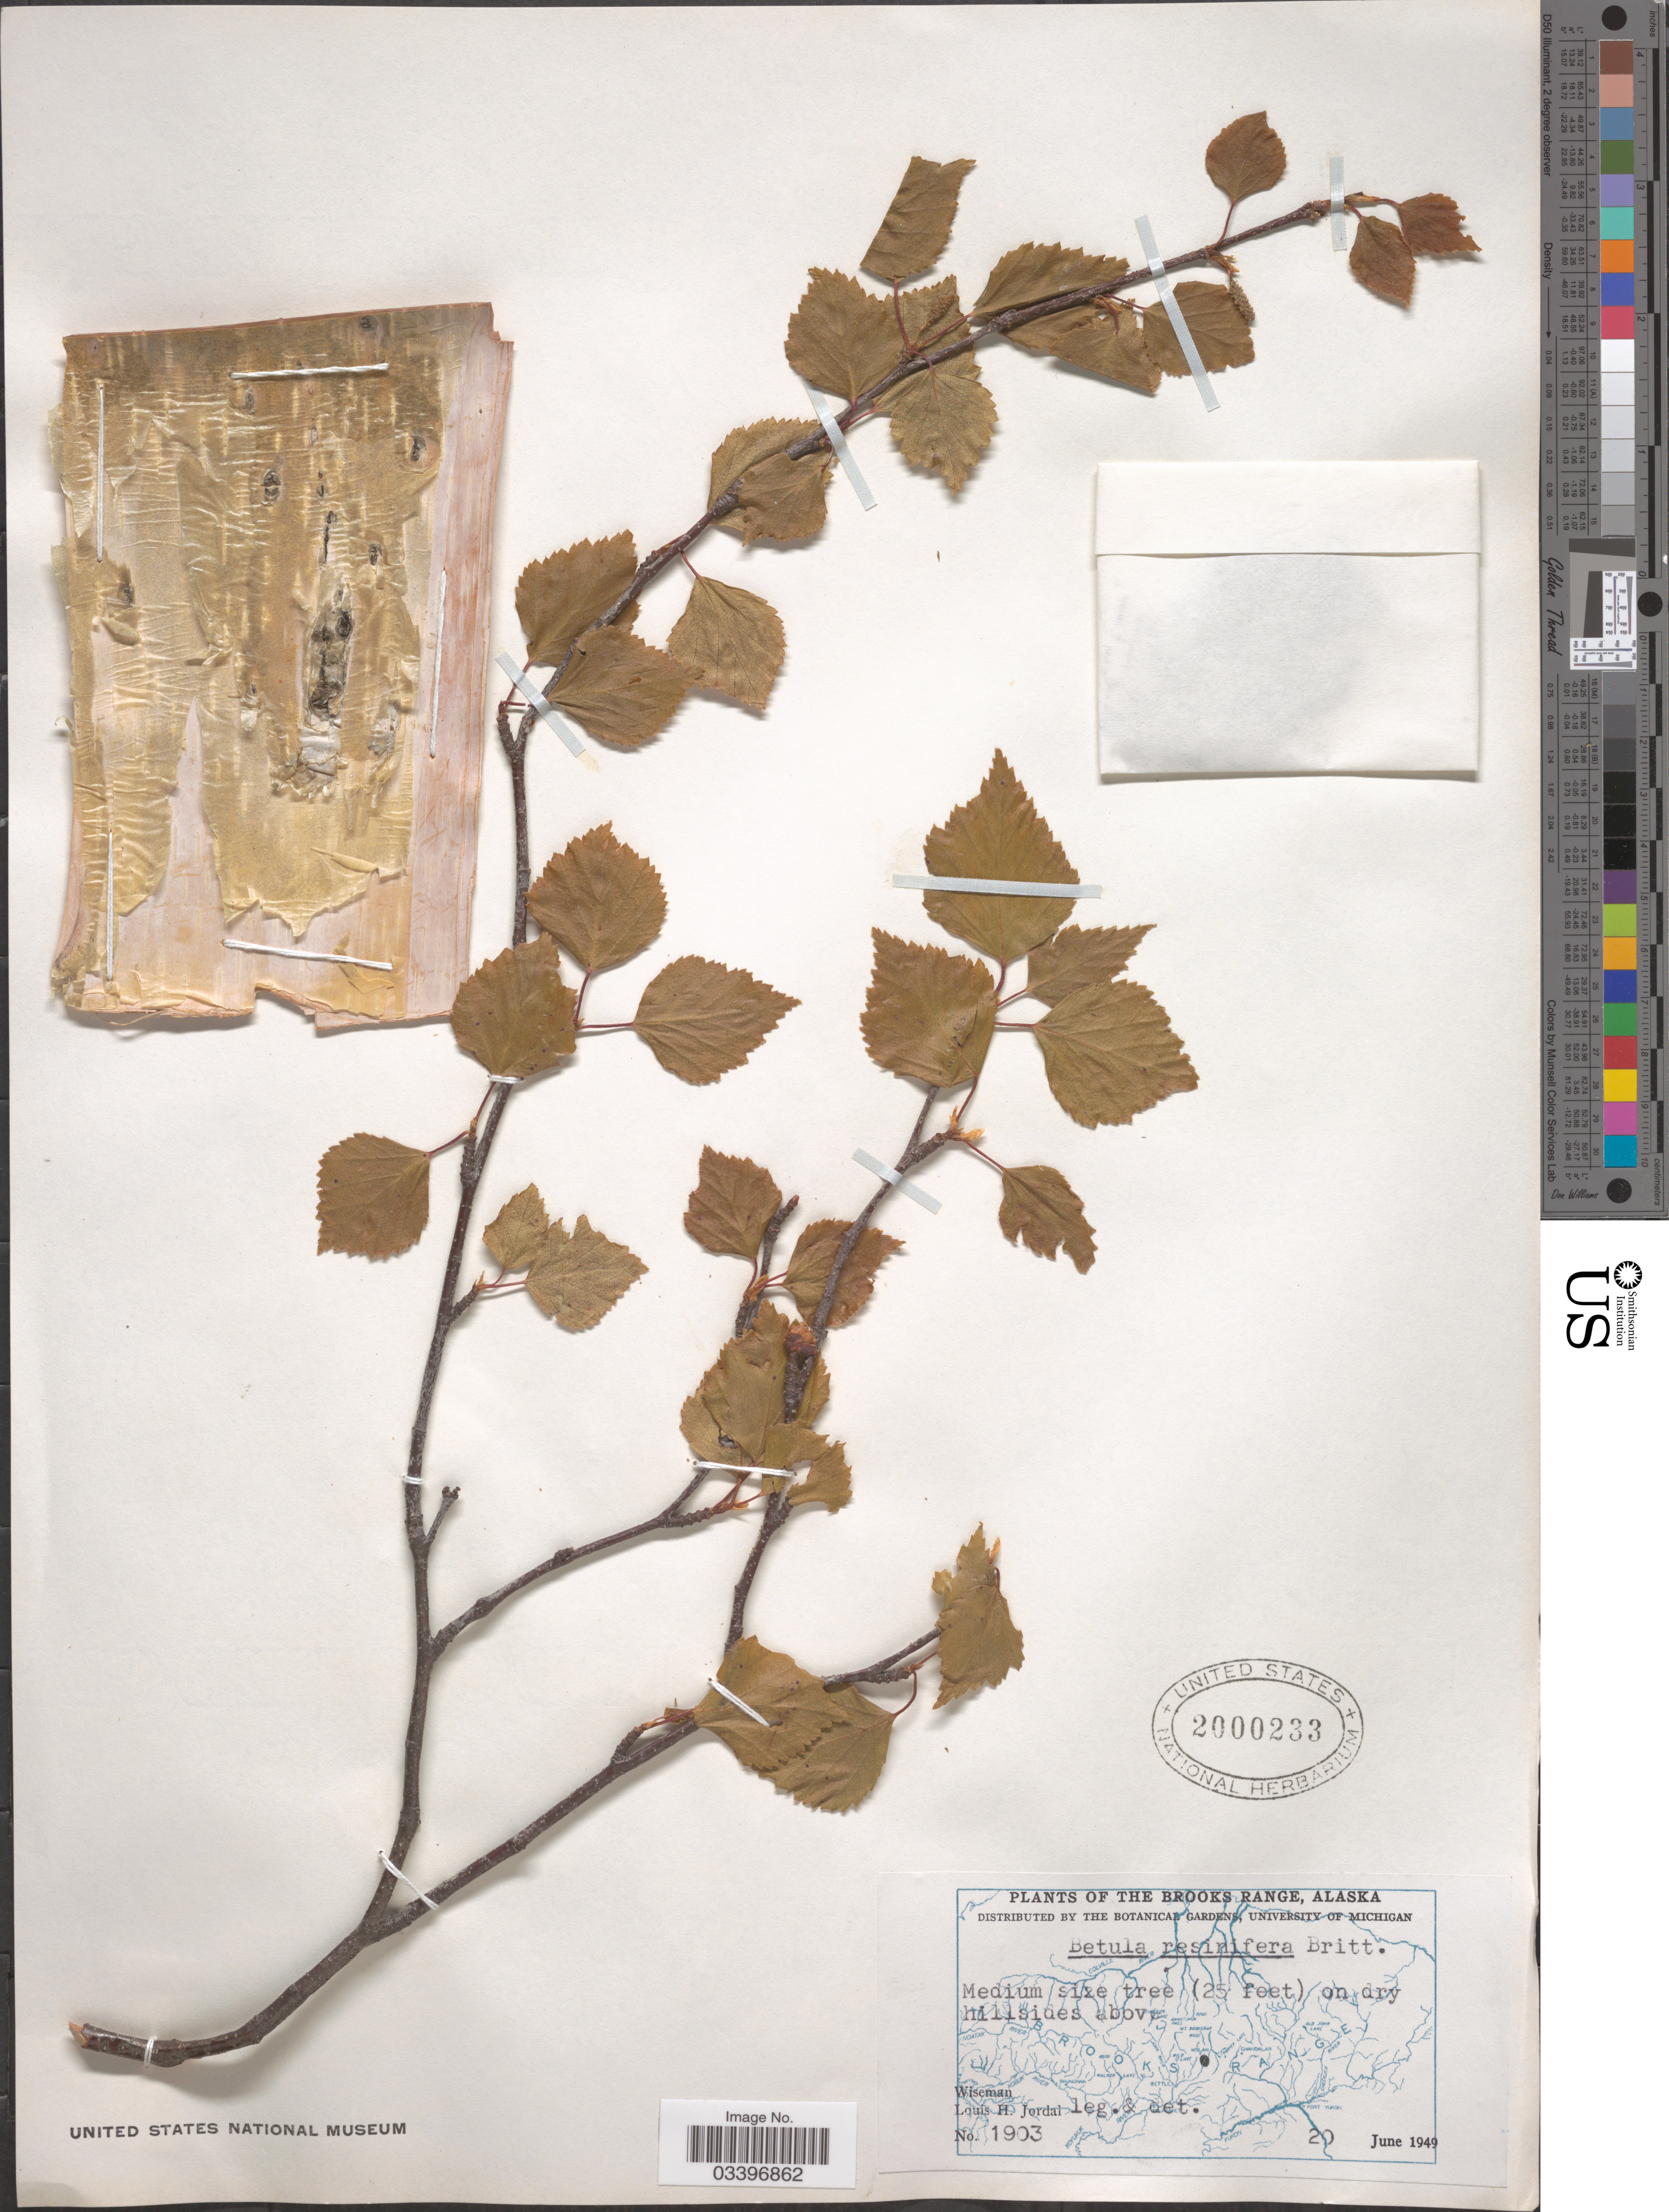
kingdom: Plantae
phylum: Tracheophyta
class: Magnoliopsida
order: Fagales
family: Betulaceae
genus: Betula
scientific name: Betula resinifera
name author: Britton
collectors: L. Jordal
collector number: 1903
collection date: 1949-06-20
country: United States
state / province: Alaska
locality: The Brooks Range. Wiseman.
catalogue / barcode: US 2000233